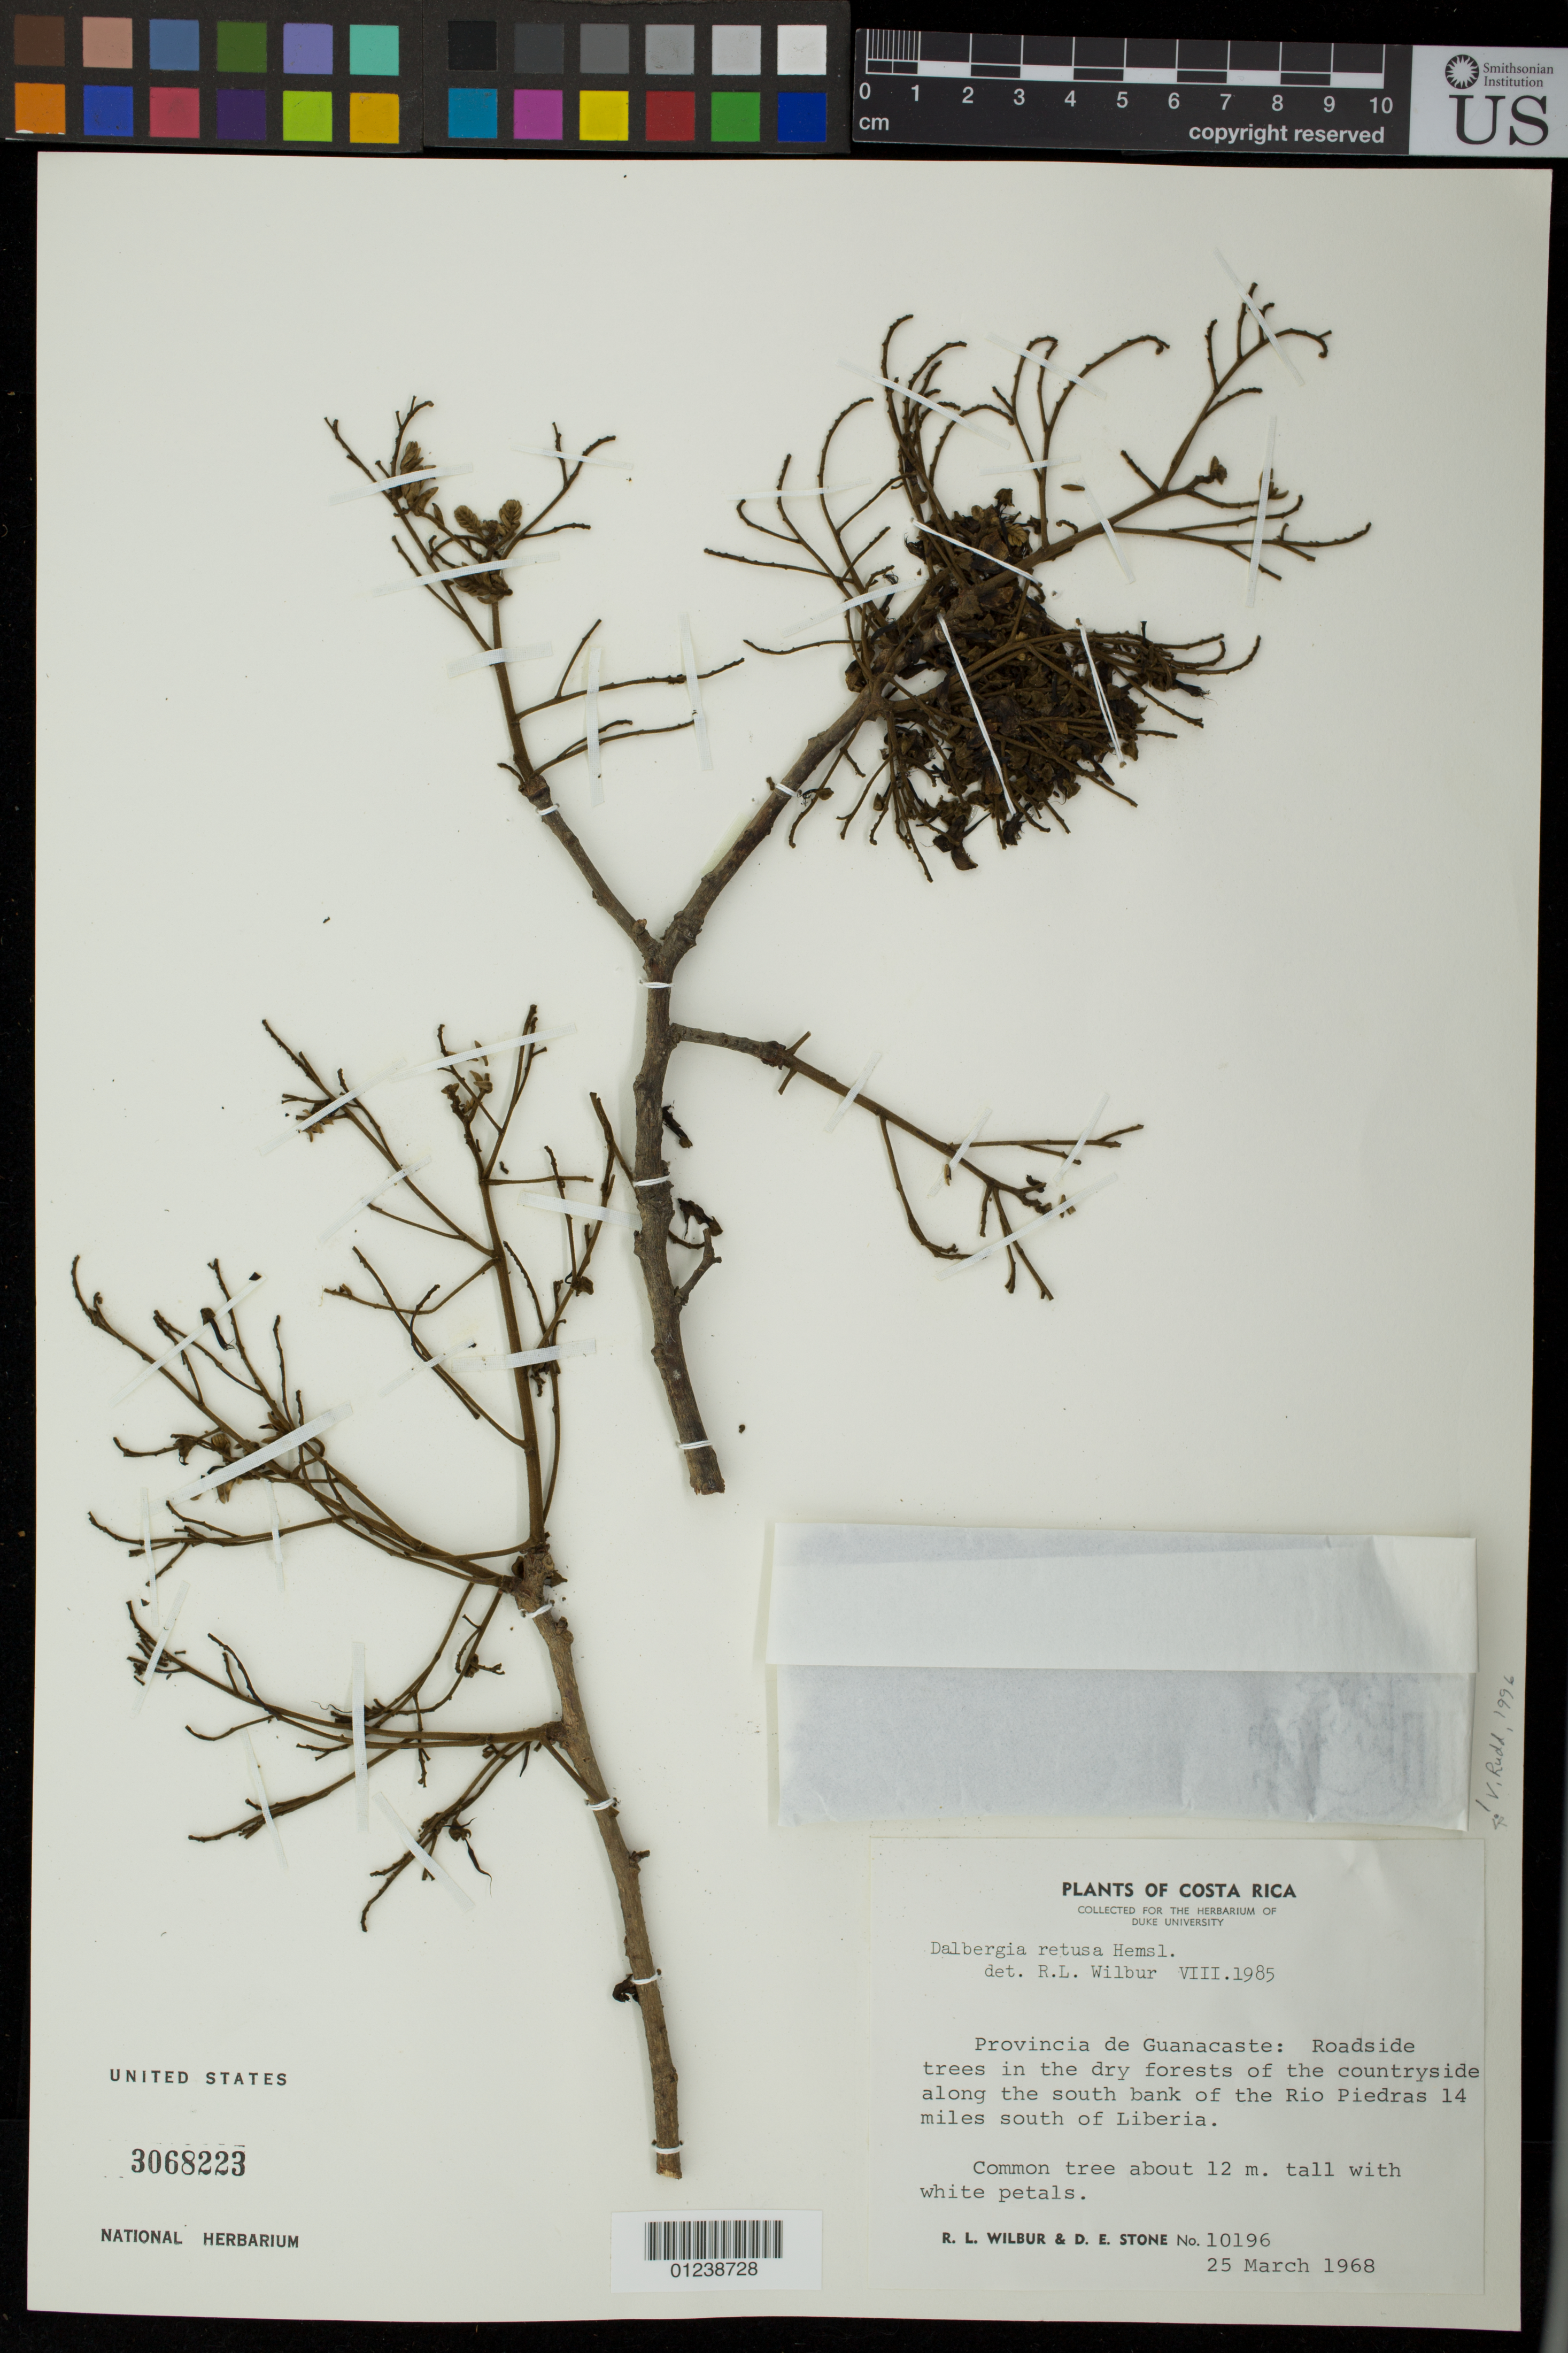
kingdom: Plantae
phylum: Tracheophyta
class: Magnoliopsida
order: Fabales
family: Fabaceae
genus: Dalbergia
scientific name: Dalbergia retusa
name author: Hemsl.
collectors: R. L. Wilbur & D. E. Stone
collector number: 10196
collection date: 1968-03-25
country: Costa Rica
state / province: Guanacaste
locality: Roadside trees in the dry forests of the countryside along the south bank of the Rio Piedras 14 miles south of Liberia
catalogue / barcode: US 3068223